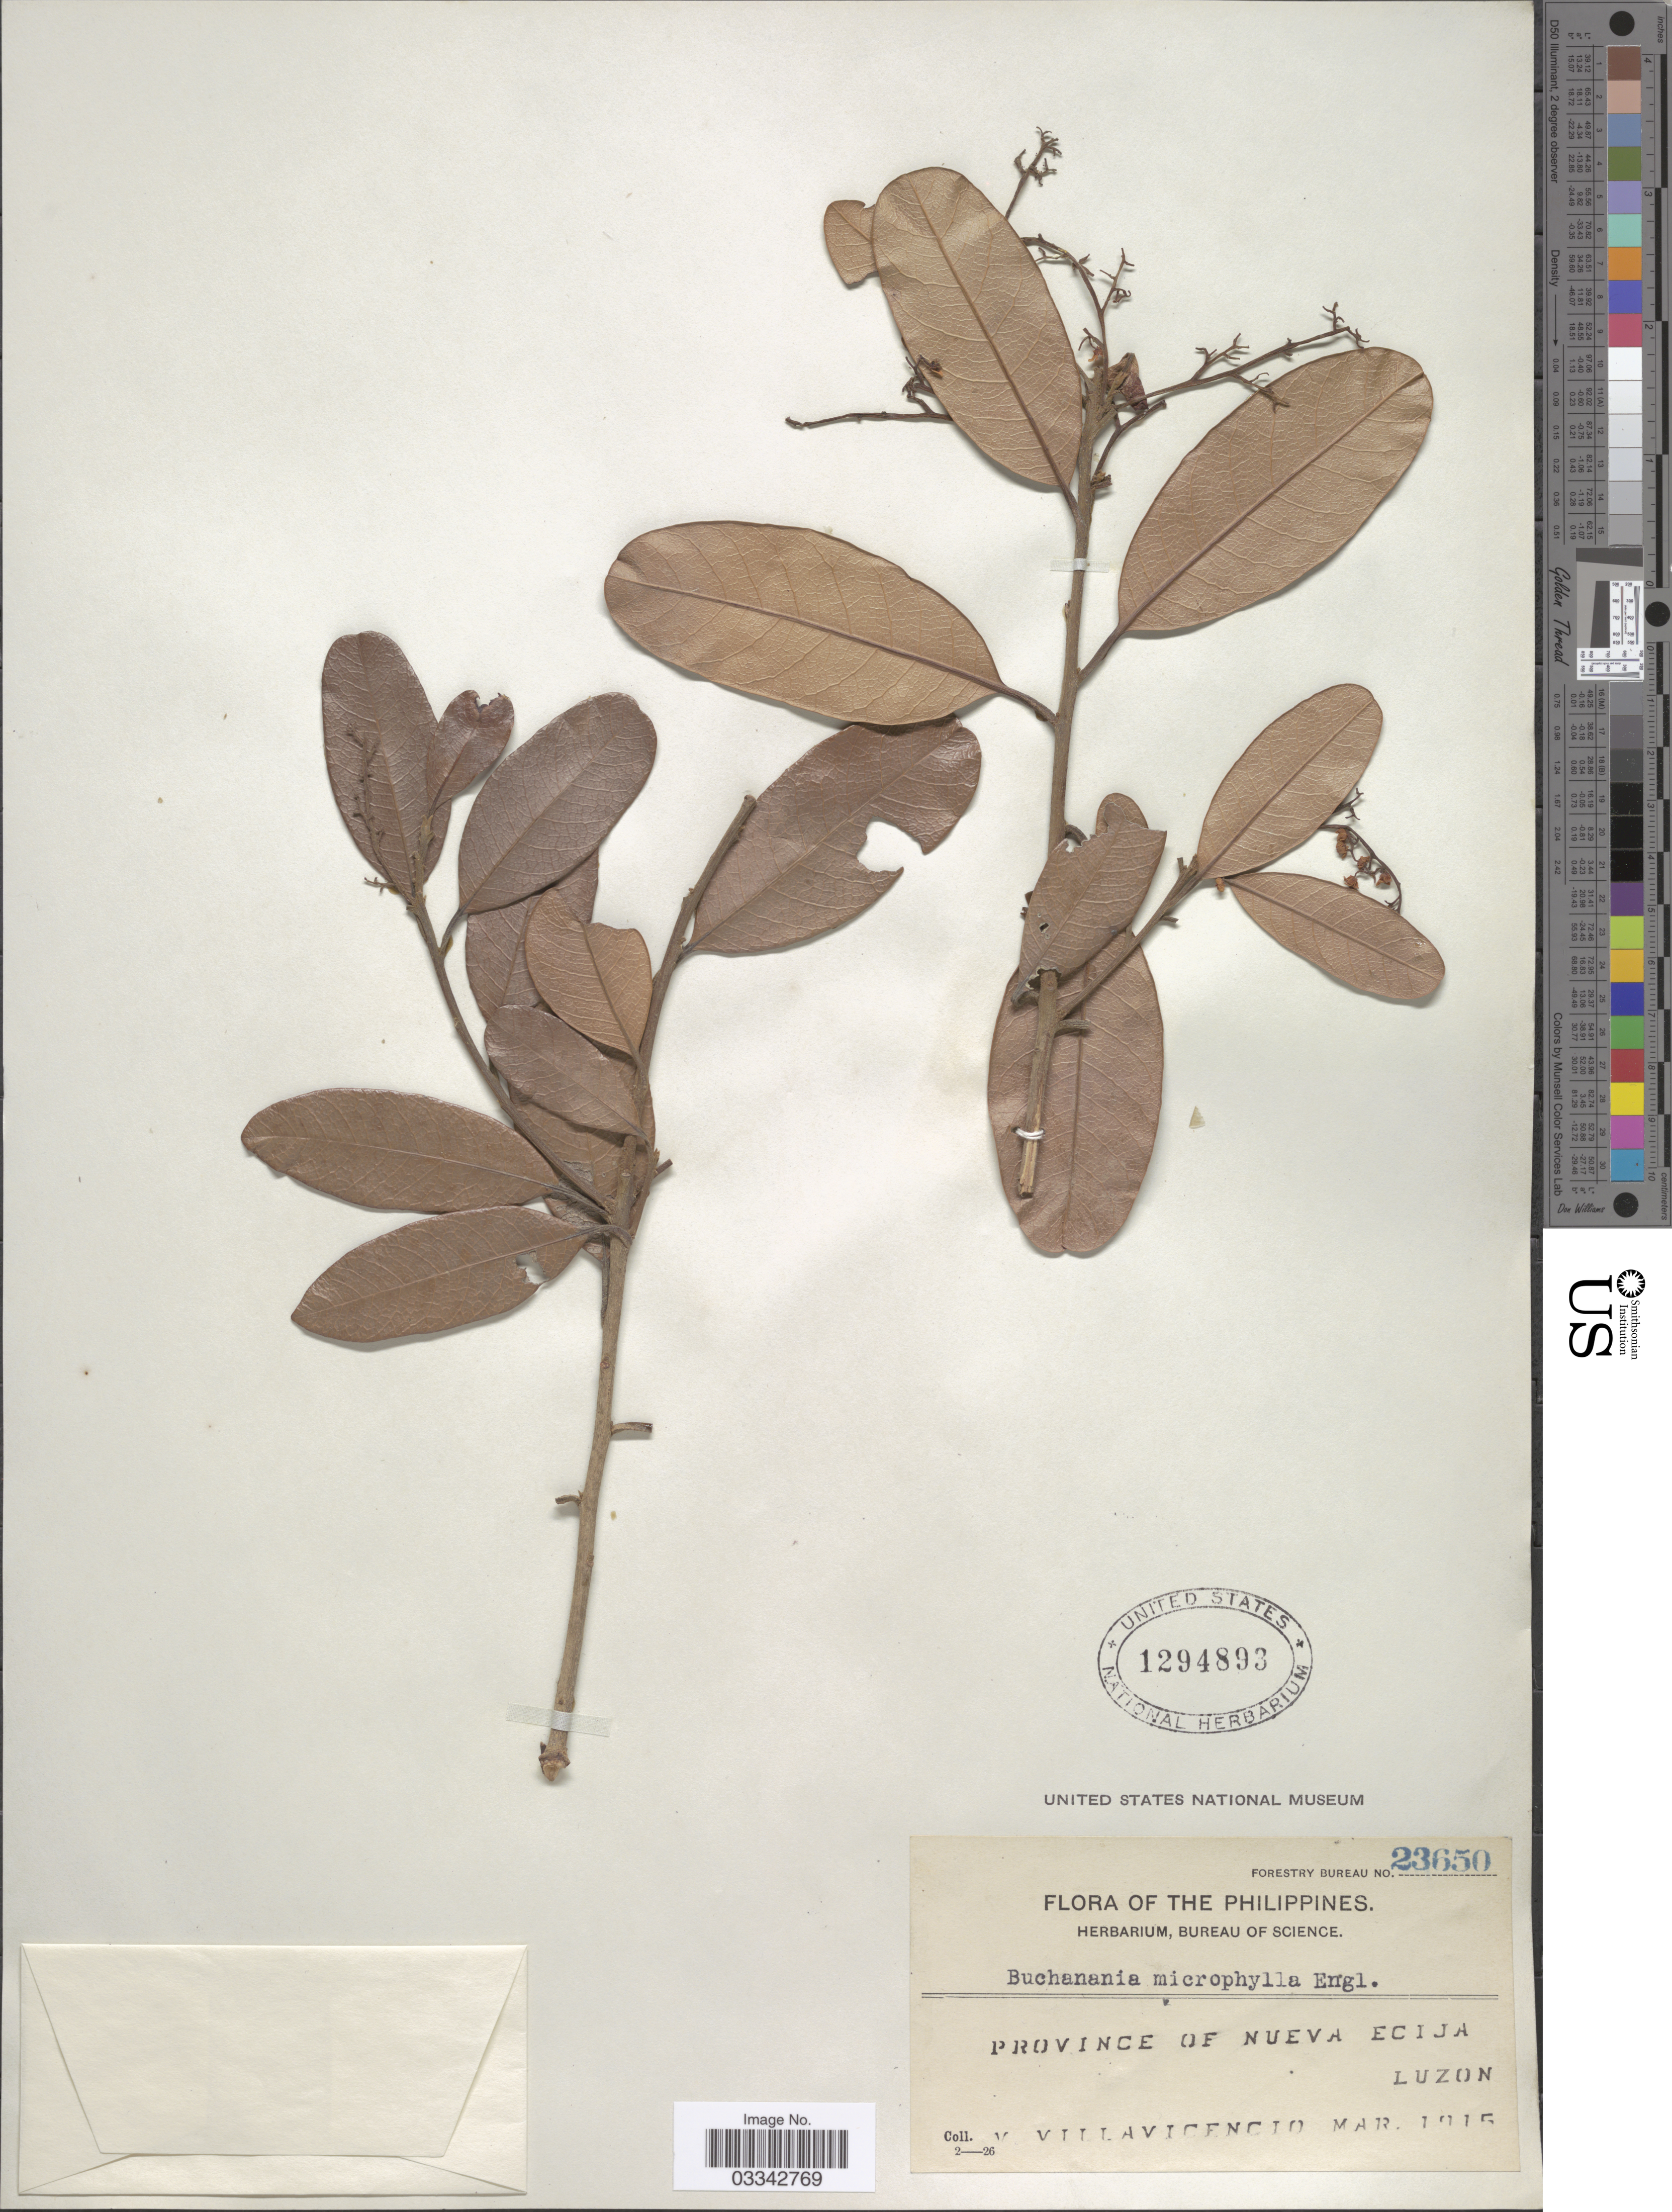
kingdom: Plantae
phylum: Tracheophyta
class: Magnoliopsida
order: Sapindales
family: Anacardiaceae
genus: Buchanania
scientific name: Buchanania microphylla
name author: Engl.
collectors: V. Villavicencio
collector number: Forestry Bureau 23650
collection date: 1915-03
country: Philippines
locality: Province of Nueva Ecija, Luzon.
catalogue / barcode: US 1294893